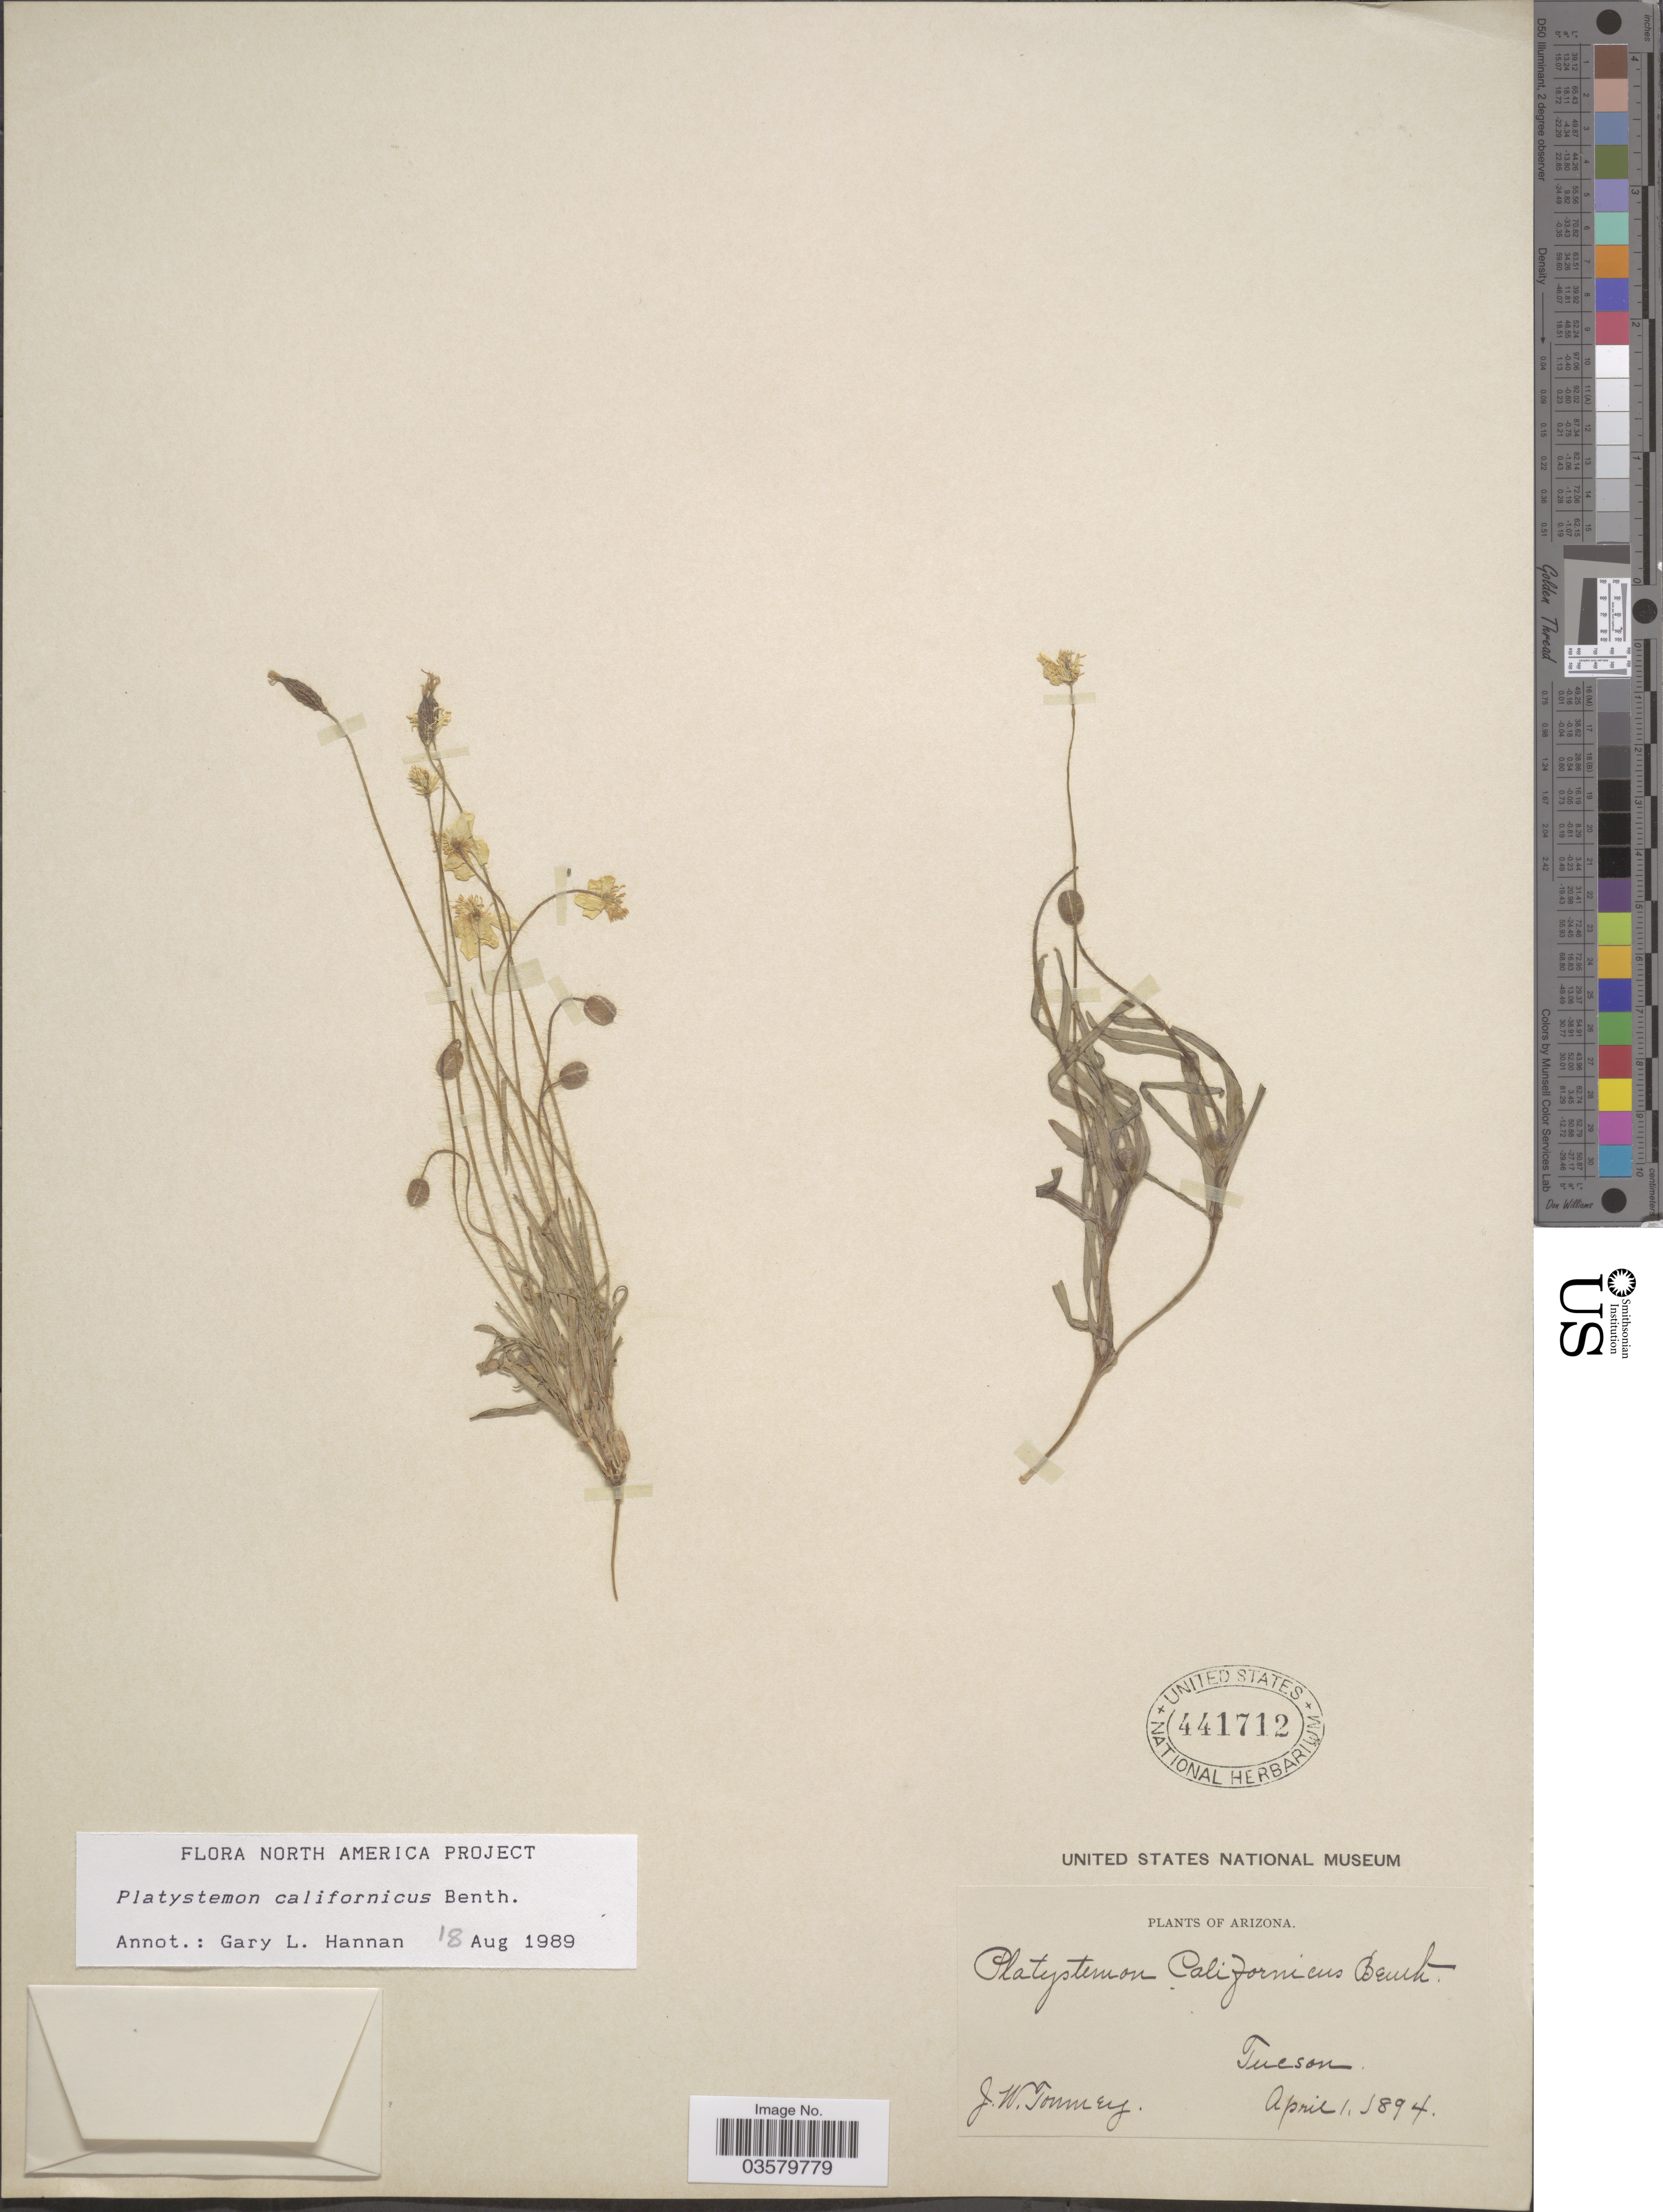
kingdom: Plantae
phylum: Tracheophyta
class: Magnoliopsida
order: Ranunculales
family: Papaveraceae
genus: Platystemon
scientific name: Platystemon californicus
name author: Benth.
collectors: J. W. Toumey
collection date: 1894-04-01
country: United States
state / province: Arizona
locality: Tucson.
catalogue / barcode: US 441712